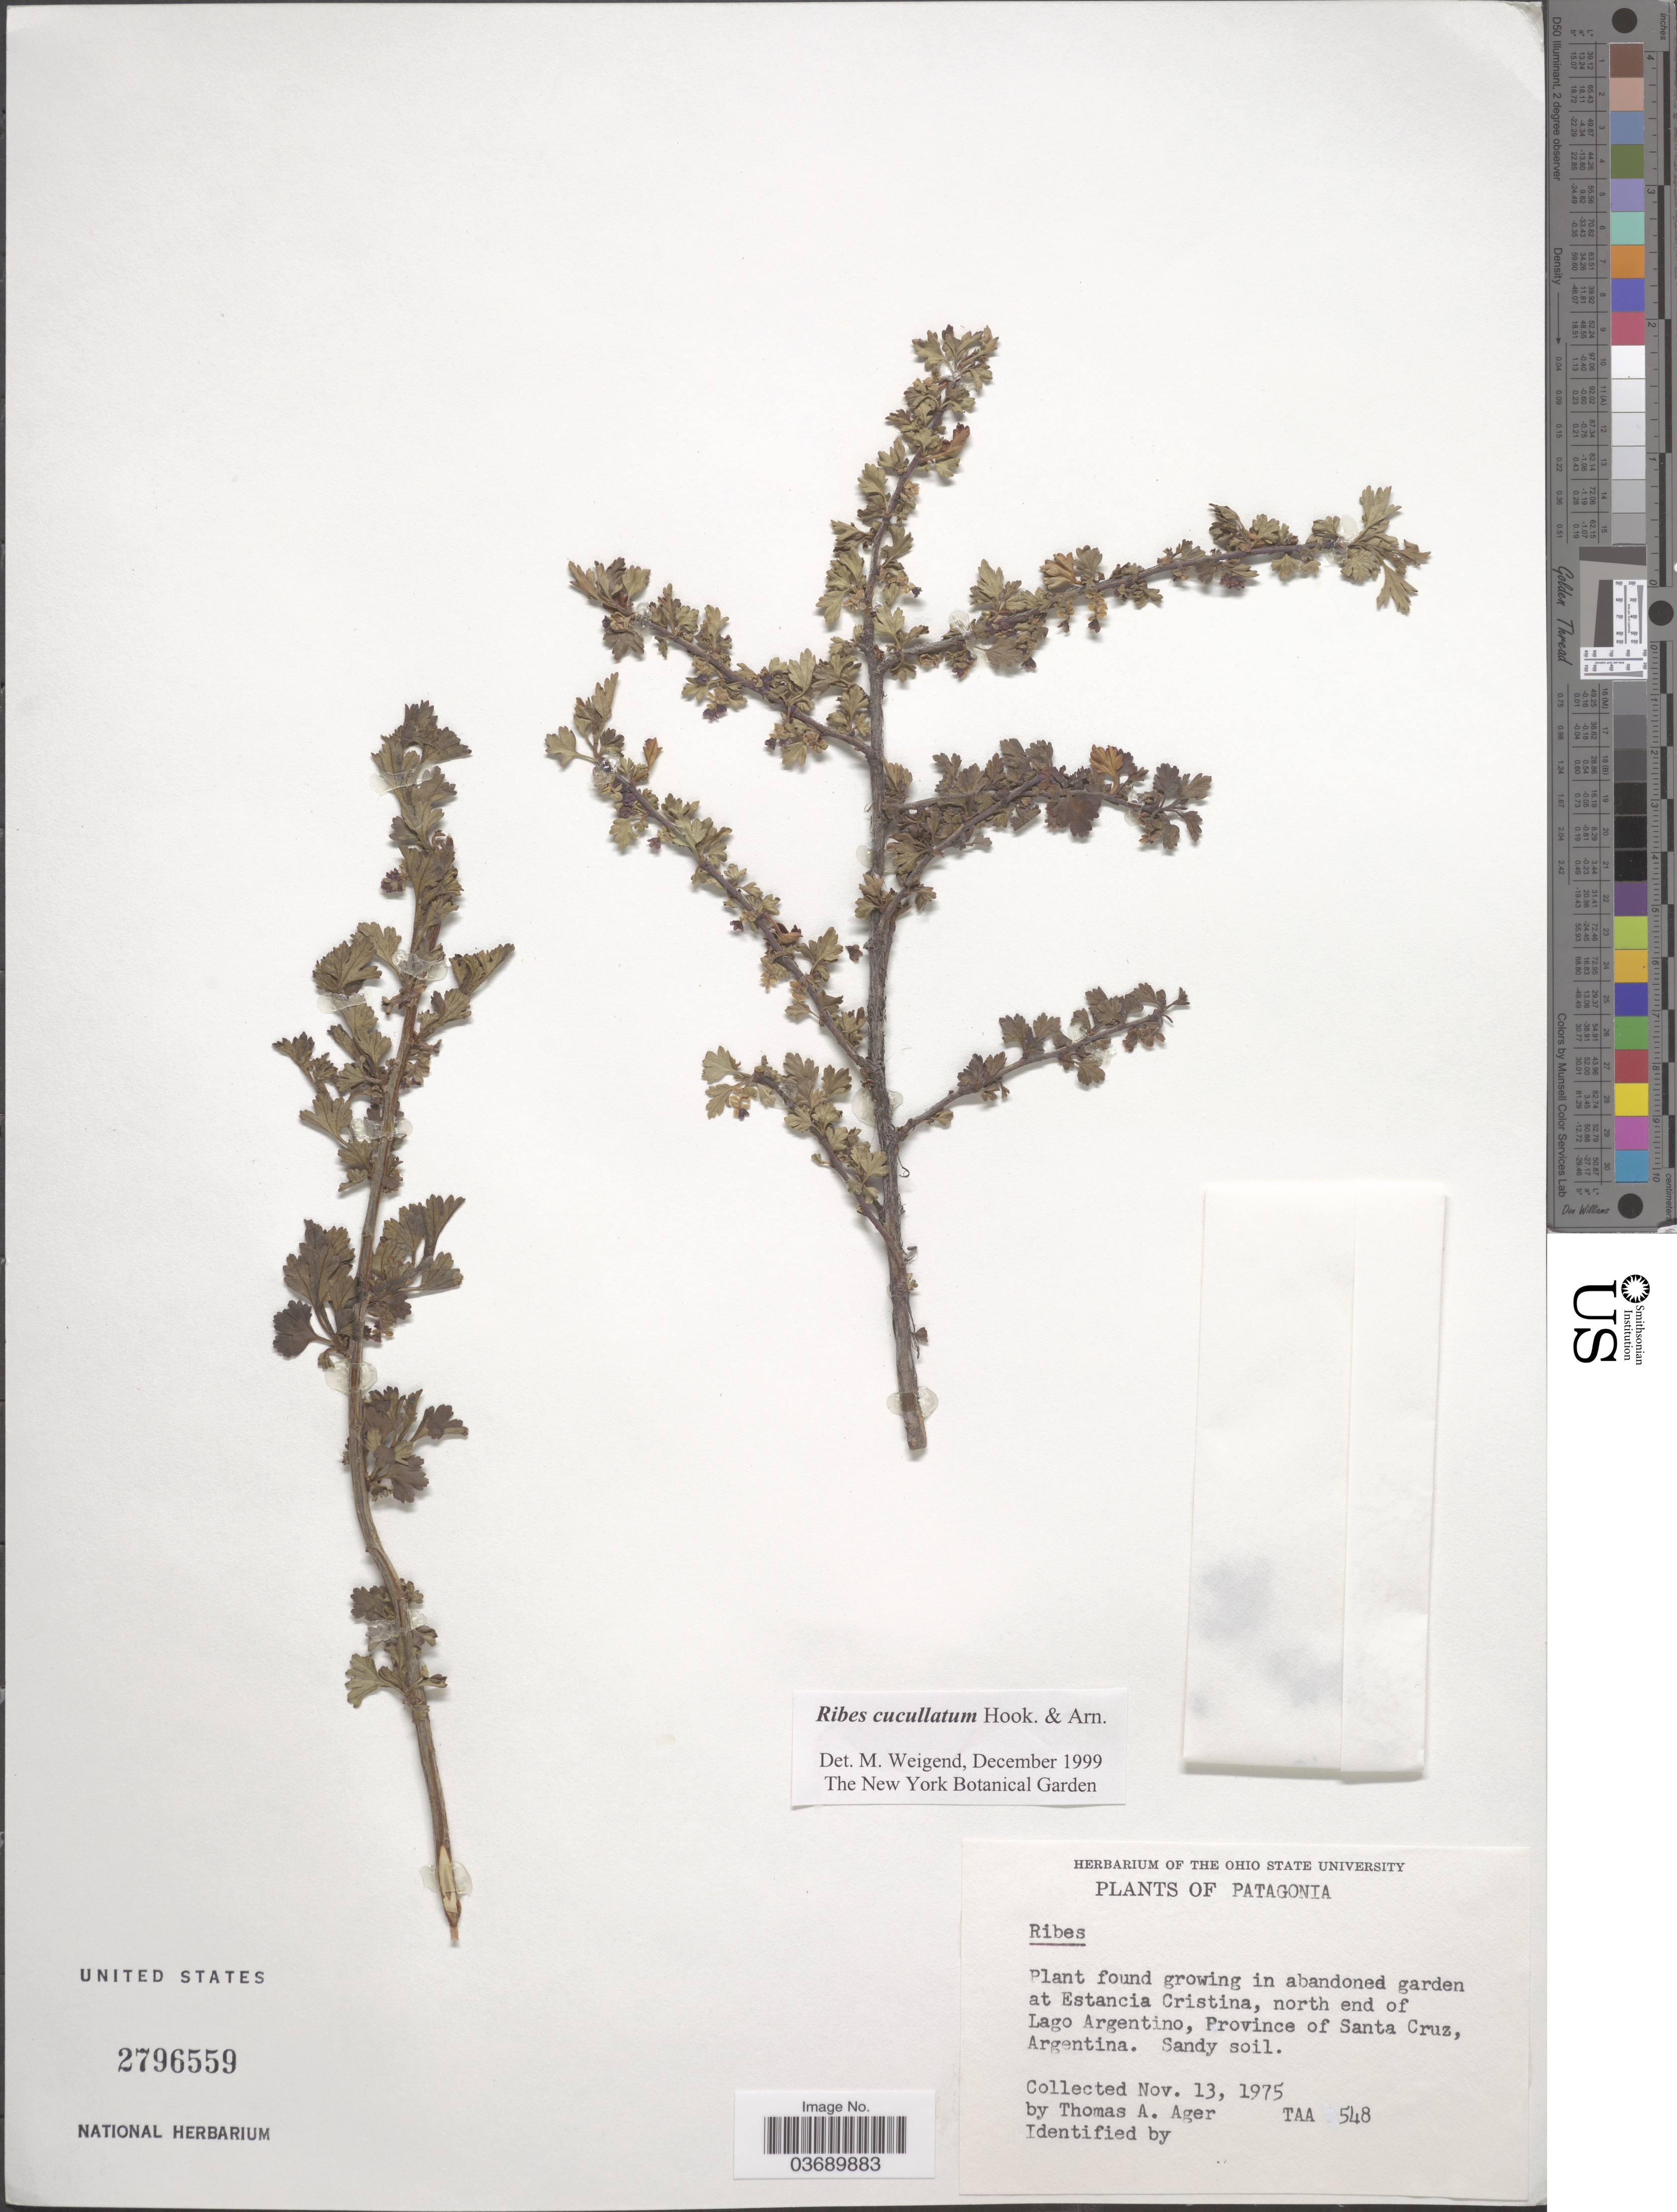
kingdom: Plantae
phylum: Tracheophyta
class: Magnoliopsida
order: Saxifragales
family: Grossulariaceae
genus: Ribes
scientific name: Ribes cucullatum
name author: Hook. & Arn.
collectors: T. A. Ager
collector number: TAA 548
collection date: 1975-11-13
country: Argentina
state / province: Santa Cruz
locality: Patagonia. In abandoned garden at Estancia Cristina, north end of Lago Argentino.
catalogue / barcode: US 2796559